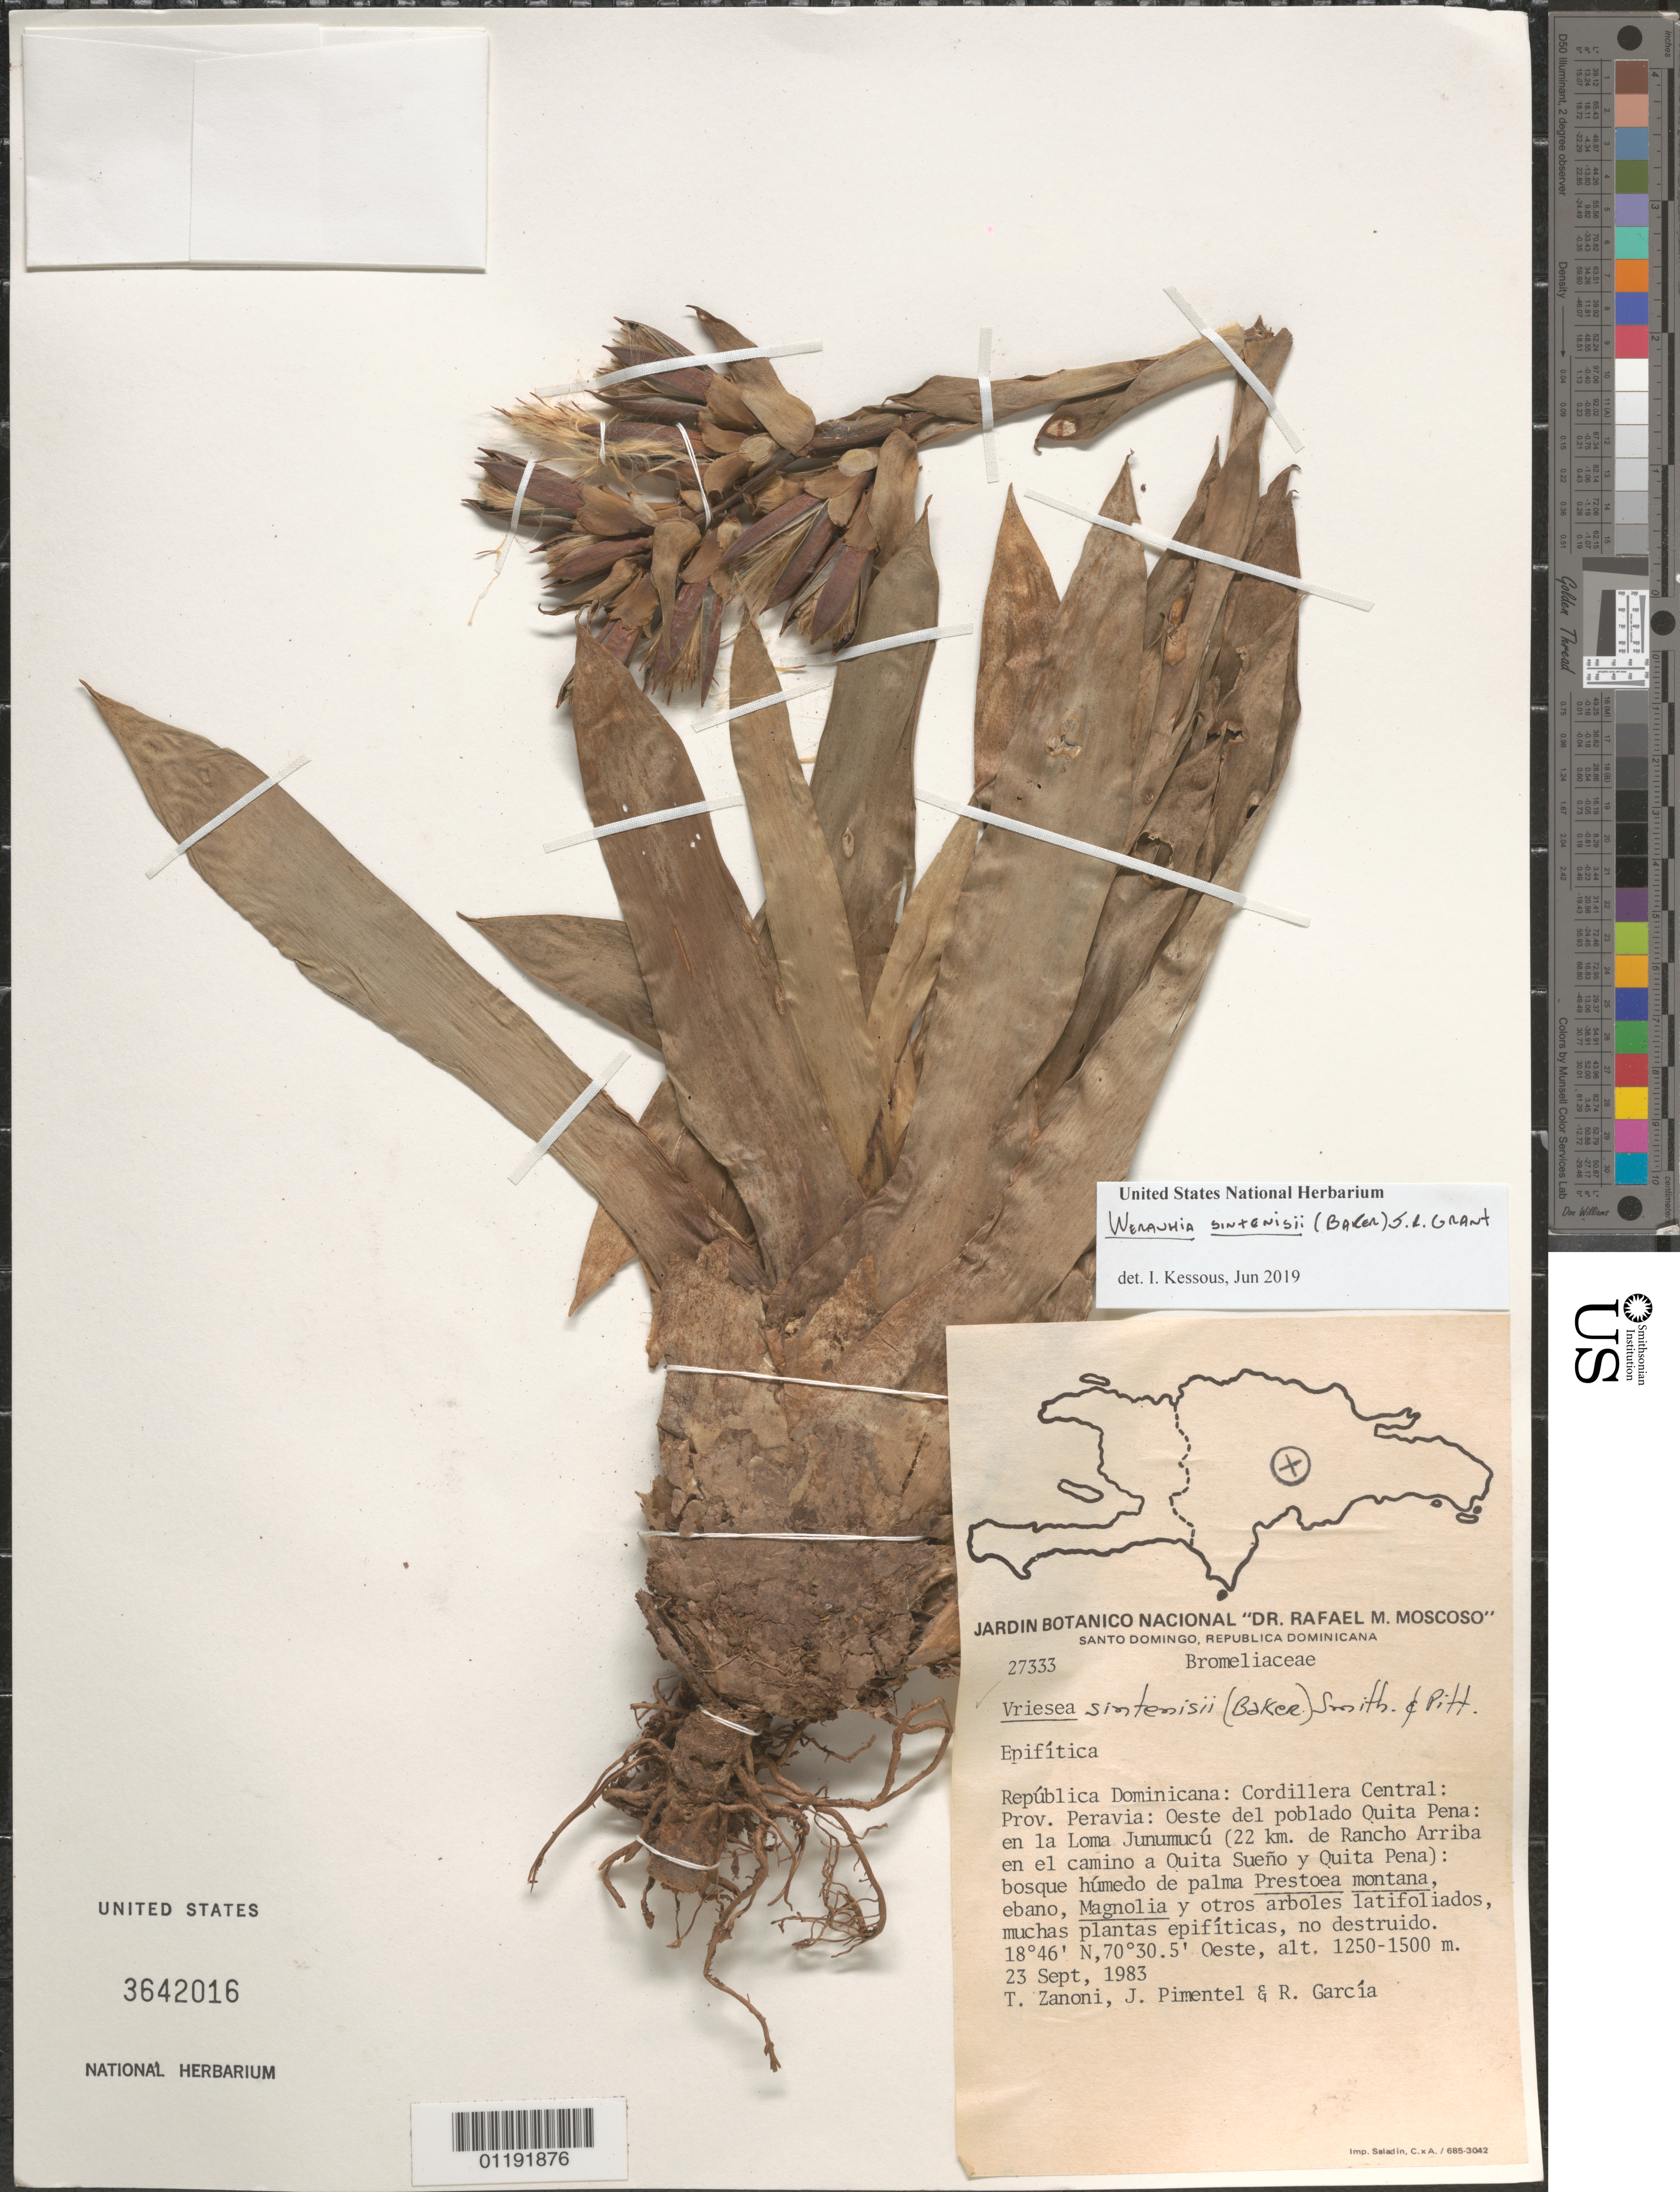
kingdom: Plantae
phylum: Tracheophyta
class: Liliopsida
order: Poales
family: Bromeliaceae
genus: Werauhia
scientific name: Werauhia sintenisii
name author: (Baker) J.R. Grant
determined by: Kessous, Igor M.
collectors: T. A. Zanoni, J. Pimentel & R. Garcia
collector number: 27333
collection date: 1983-09-23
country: Dominican Republic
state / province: Peravia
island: Hispaniola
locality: Central Mt Range, W of Quita Pena village, on Junumucu Hillock, 22 km from Rancho Arriba, on st to Quita Sueno and Quita Pena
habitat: Humid, broadleaf forest, not destroyed habitat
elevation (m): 1250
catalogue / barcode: US 3642016